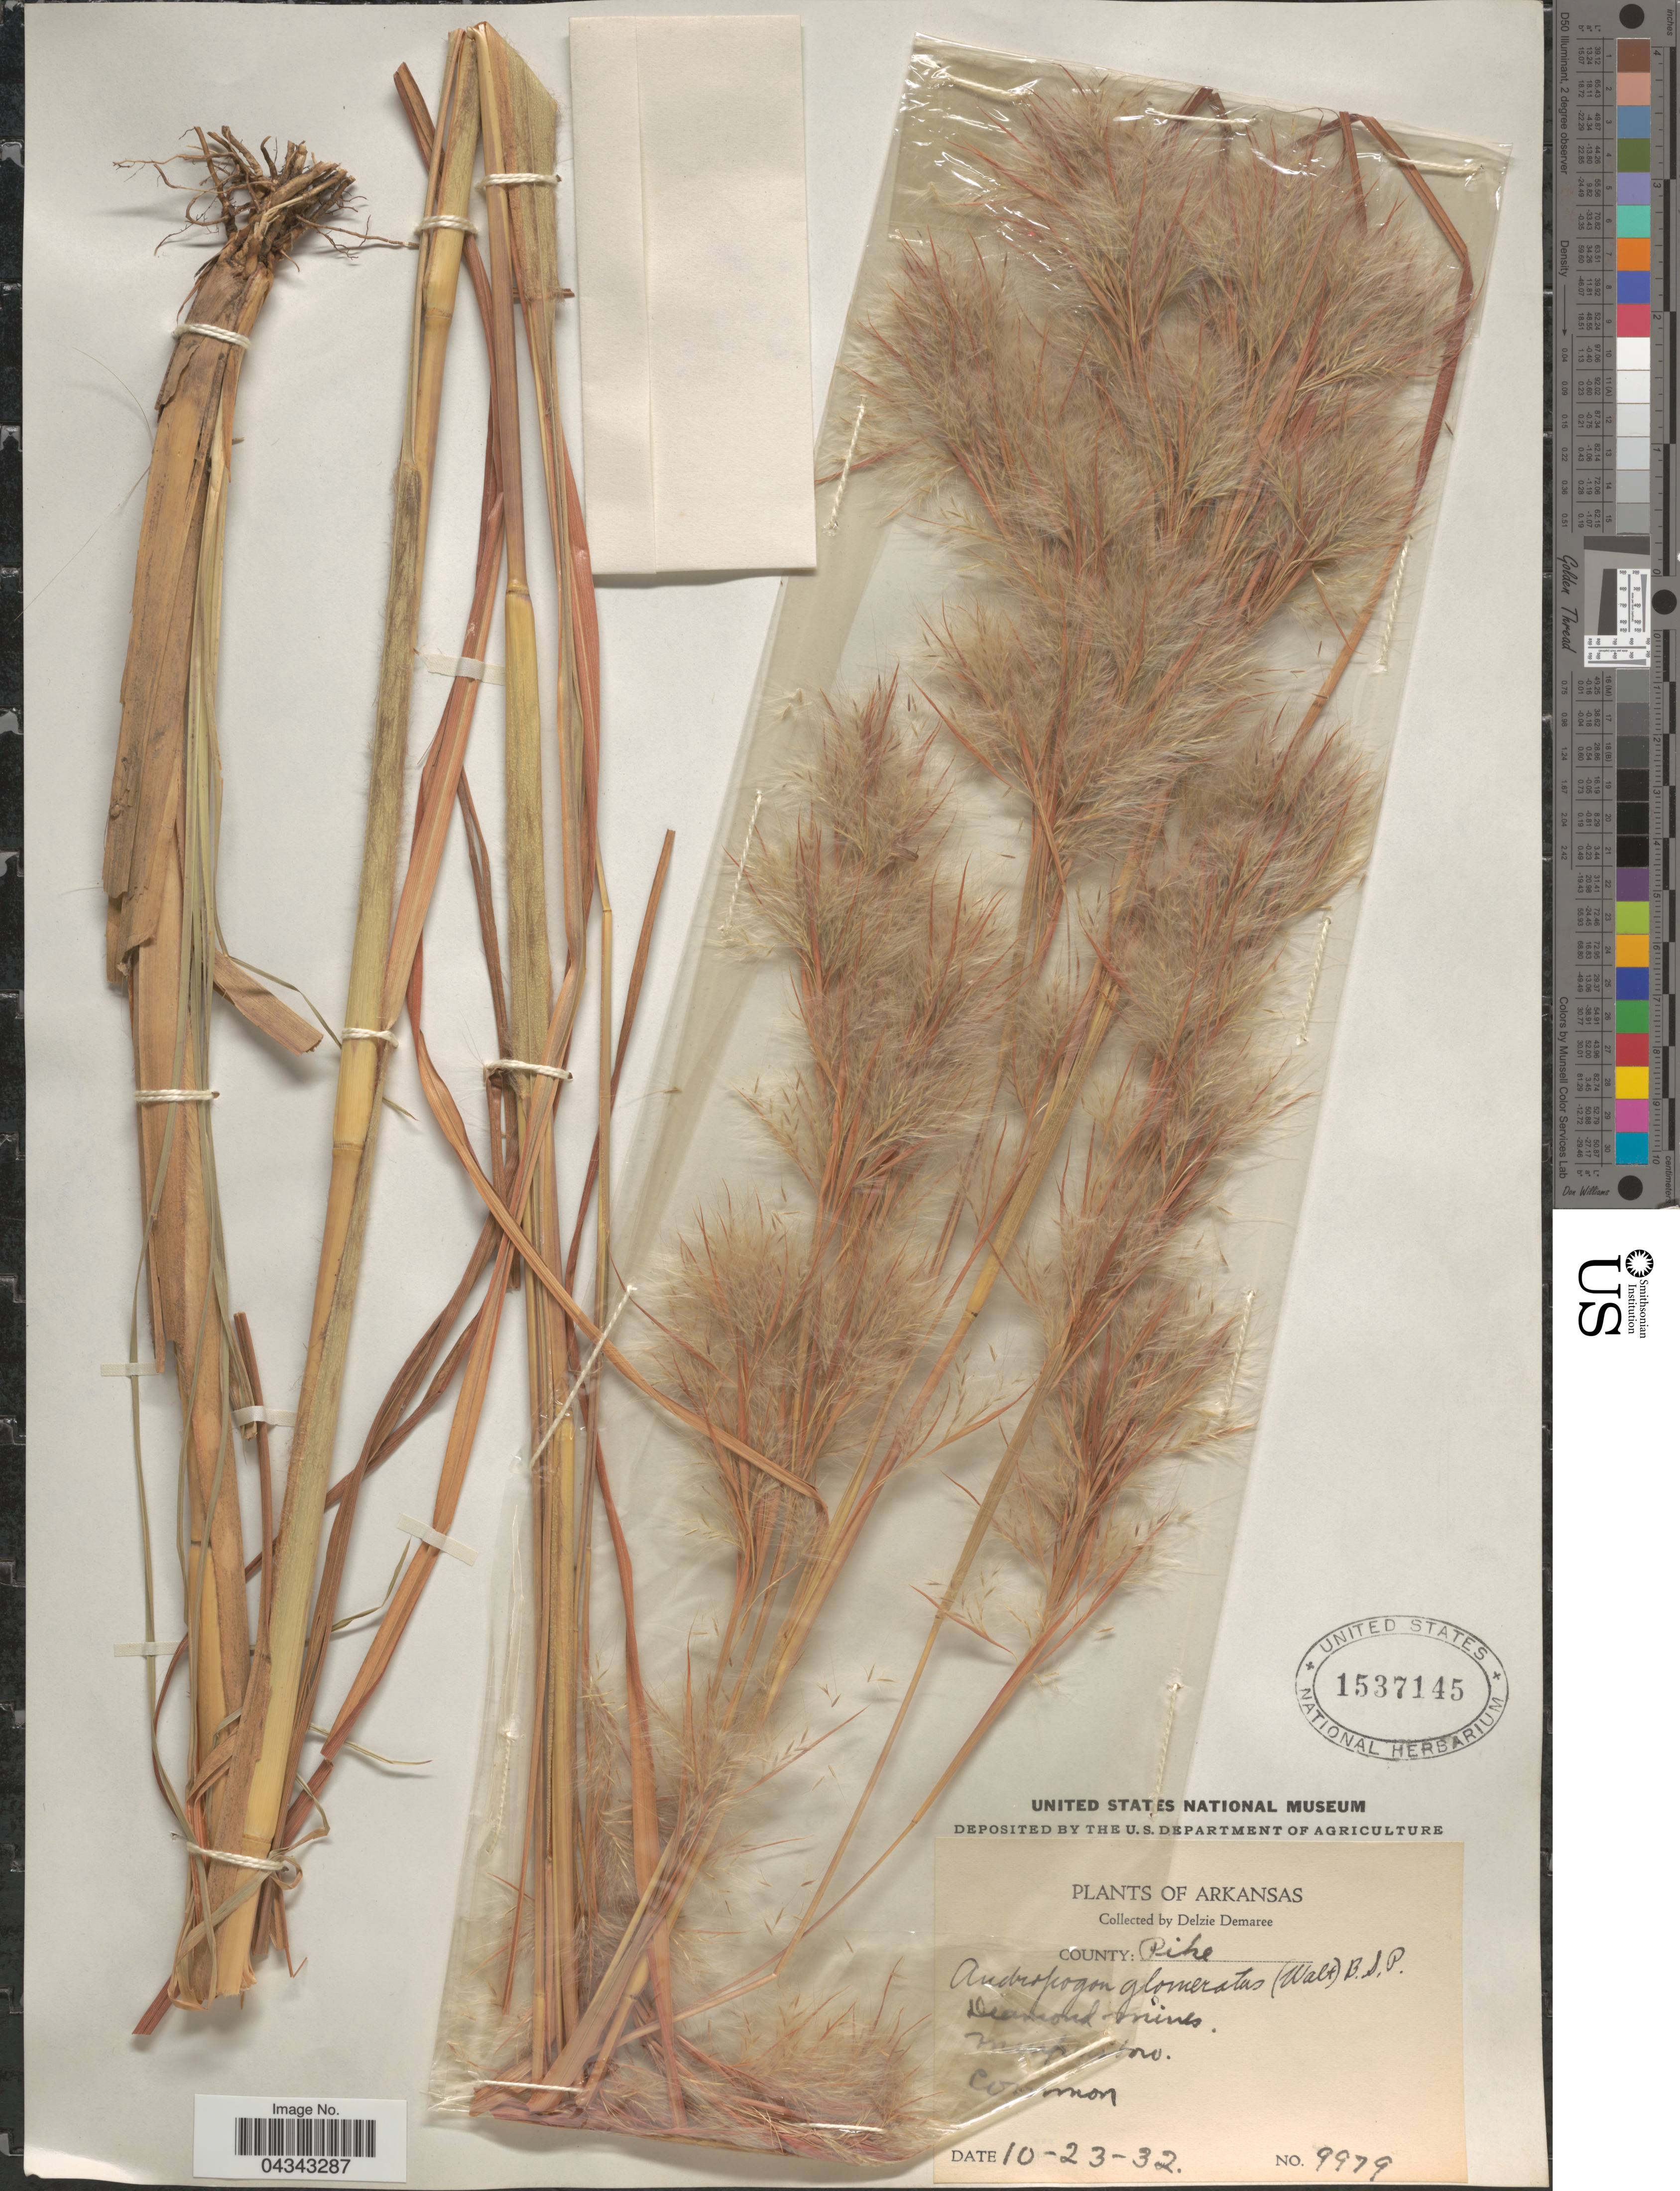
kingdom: Plantae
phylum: Tracheophyta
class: Liliopsida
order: Poales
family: Poaceae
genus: Andropogon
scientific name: Andropogon glomeratus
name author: (Walter) Britton, Stearns & Poggenb.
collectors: D. Demaree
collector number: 9979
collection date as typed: Transcribed d/m/y: 23/10/32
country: United States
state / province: Arkansas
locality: County: Pike. [illegible text]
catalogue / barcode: US 1537145